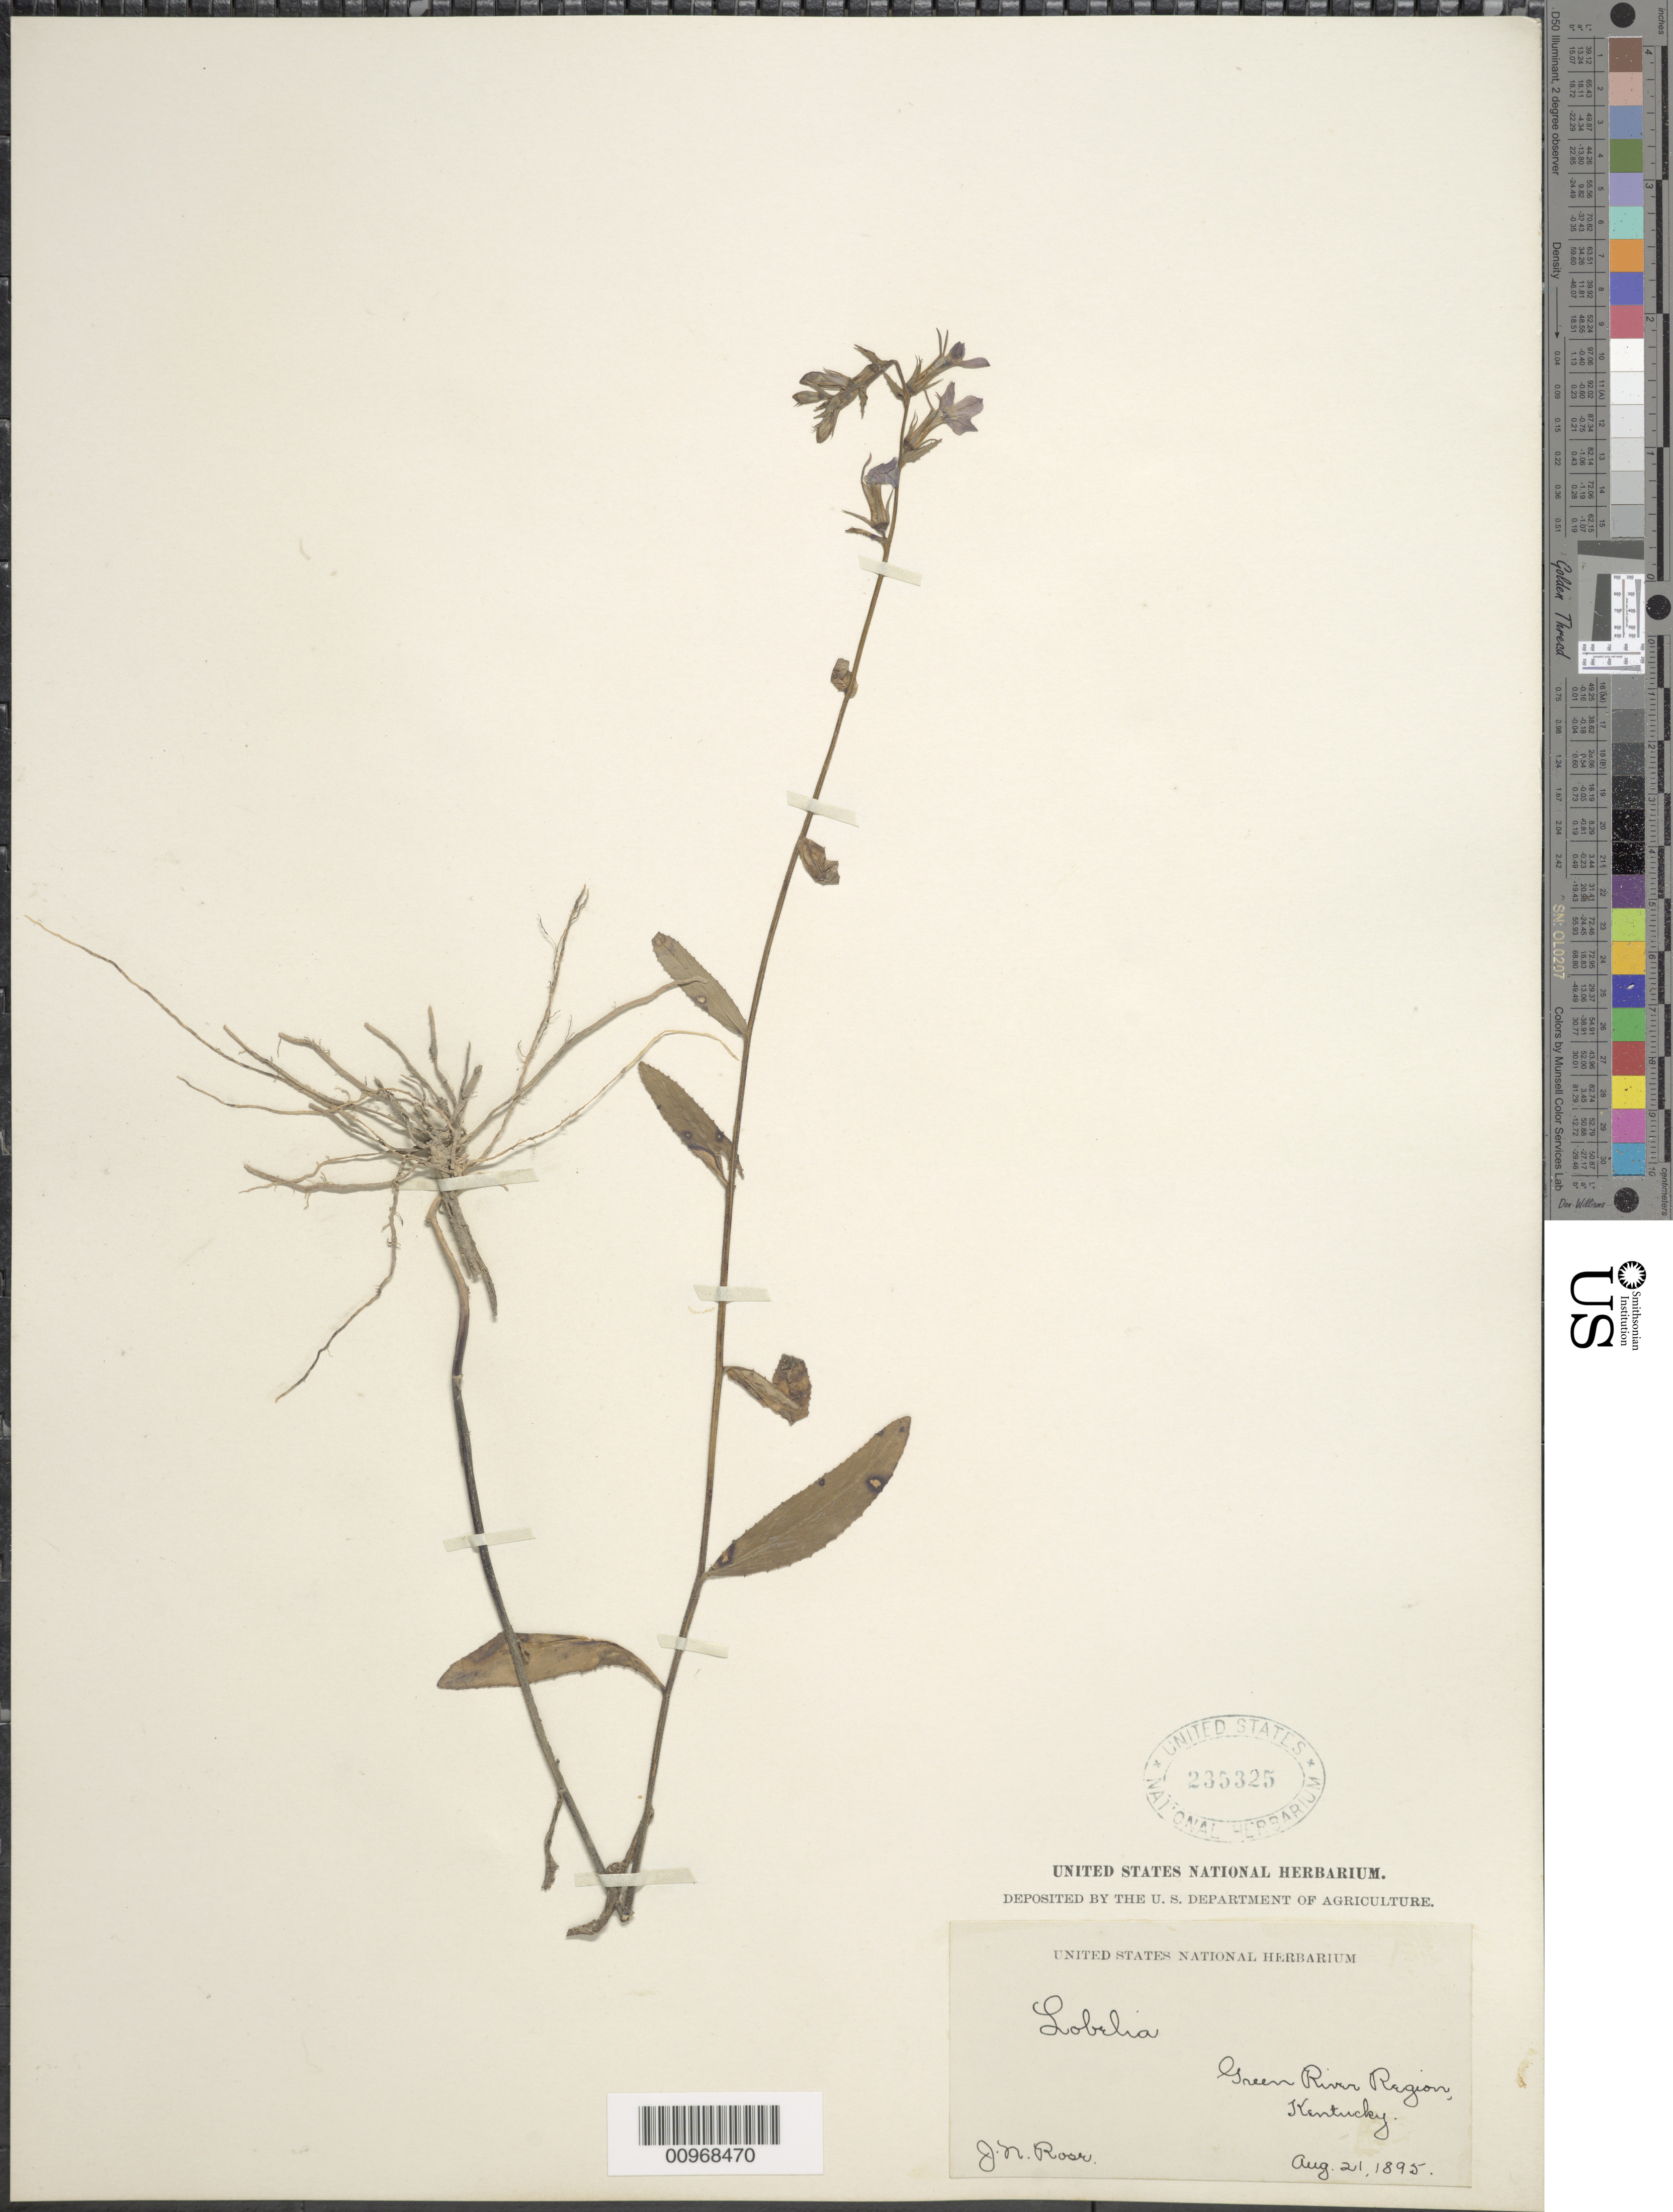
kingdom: Plantae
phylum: Tracheophyta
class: Magnoliopsida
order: Asterales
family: Campanulaceae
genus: Lobelia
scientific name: Lobelia puberula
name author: Michx.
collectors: J. N. Rose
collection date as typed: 21 Aug 1895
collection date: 1895-08-21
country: United States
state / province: Kentucky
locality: Green river region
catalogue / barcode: US 235325